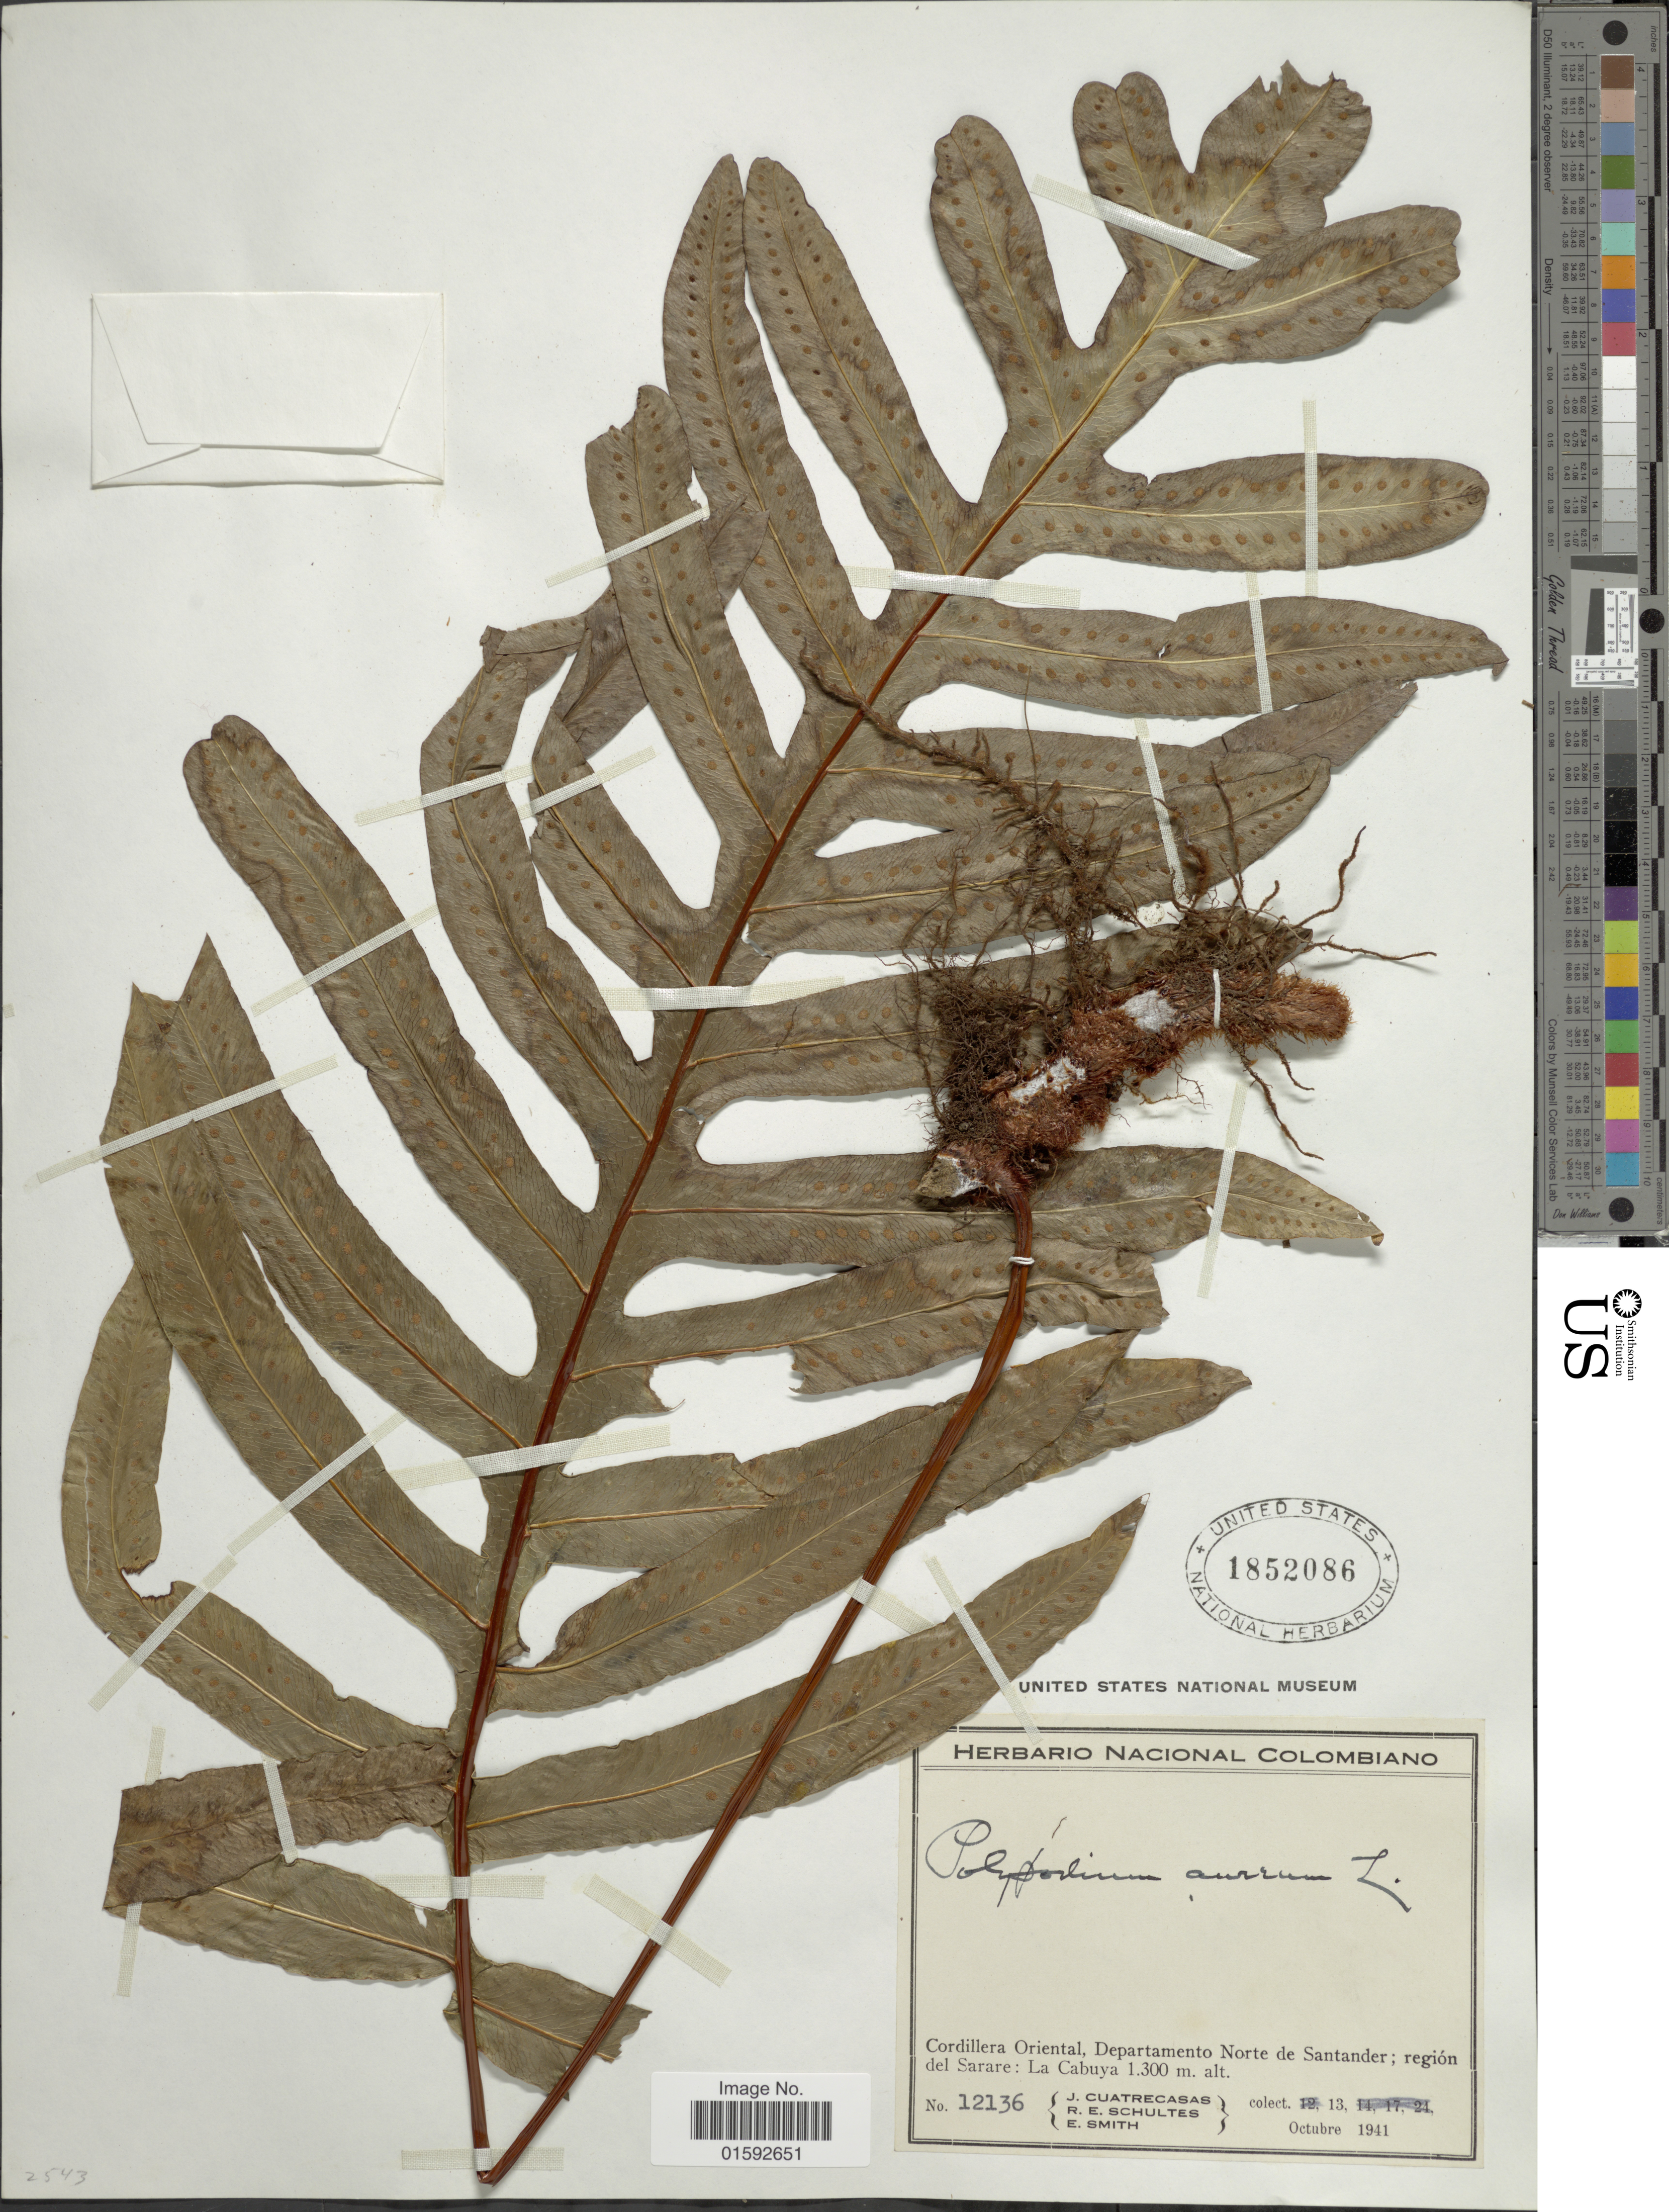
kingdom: Plantae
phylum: Tracheophyta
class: Polypodiopsida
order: Polypodiales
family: Polypodiaceae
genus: Phlebodium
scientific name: Phlebodium pseudoaureum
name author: (Cav.) Lellinger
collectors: J. Cuatrecasas, R. E. Schultes & C. E. Smith Jr.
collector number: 12136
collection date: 1941-10-13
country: Colombia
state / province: Norte de Santander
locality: Cordillera Oriental; región del Sarare: La Cabuya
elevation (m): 1300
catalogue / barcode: US 1852086